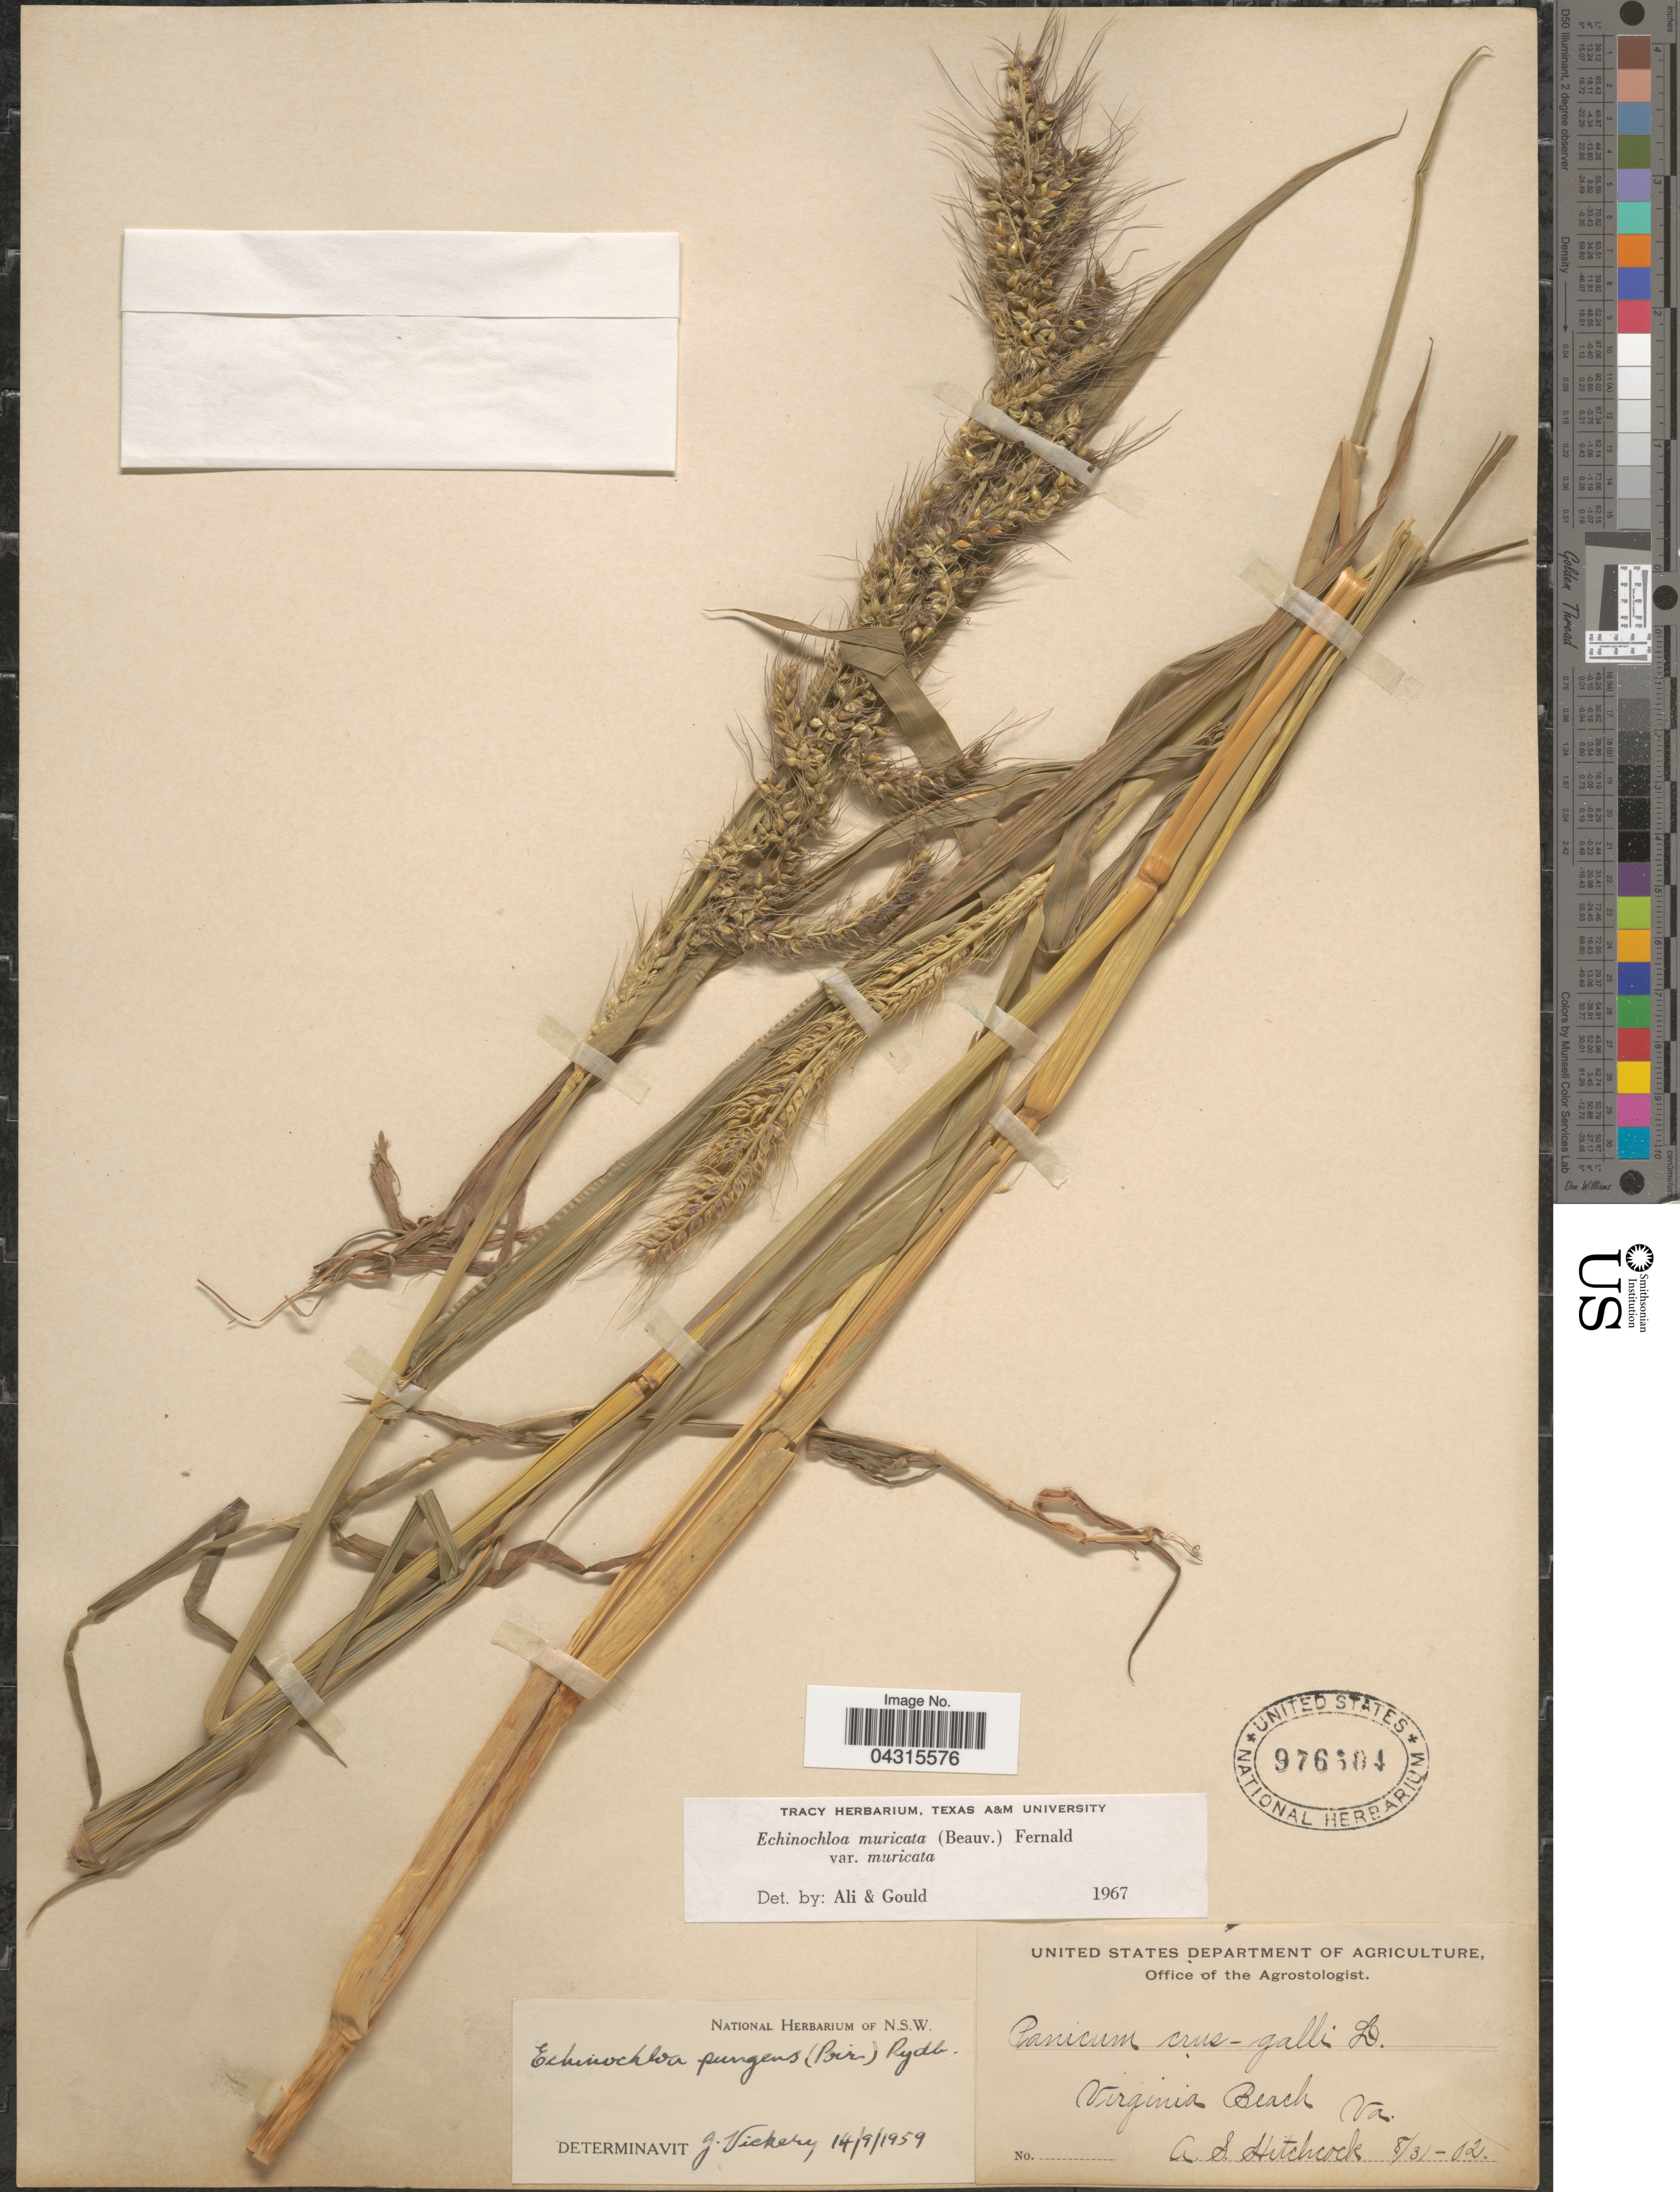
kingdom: Plantae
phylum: Tracheophyta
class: Liliopsida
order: Poales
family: Poaceae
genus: Echinochloa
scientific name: Echinochloa muricata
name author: (P. Beauv.) Fernald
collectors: A. S. Hitchcock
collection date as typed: Transcribed d/m/y: 31/8/2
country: United States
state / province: Virginia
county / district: City of Virginia Beach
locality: Virginia Beach.